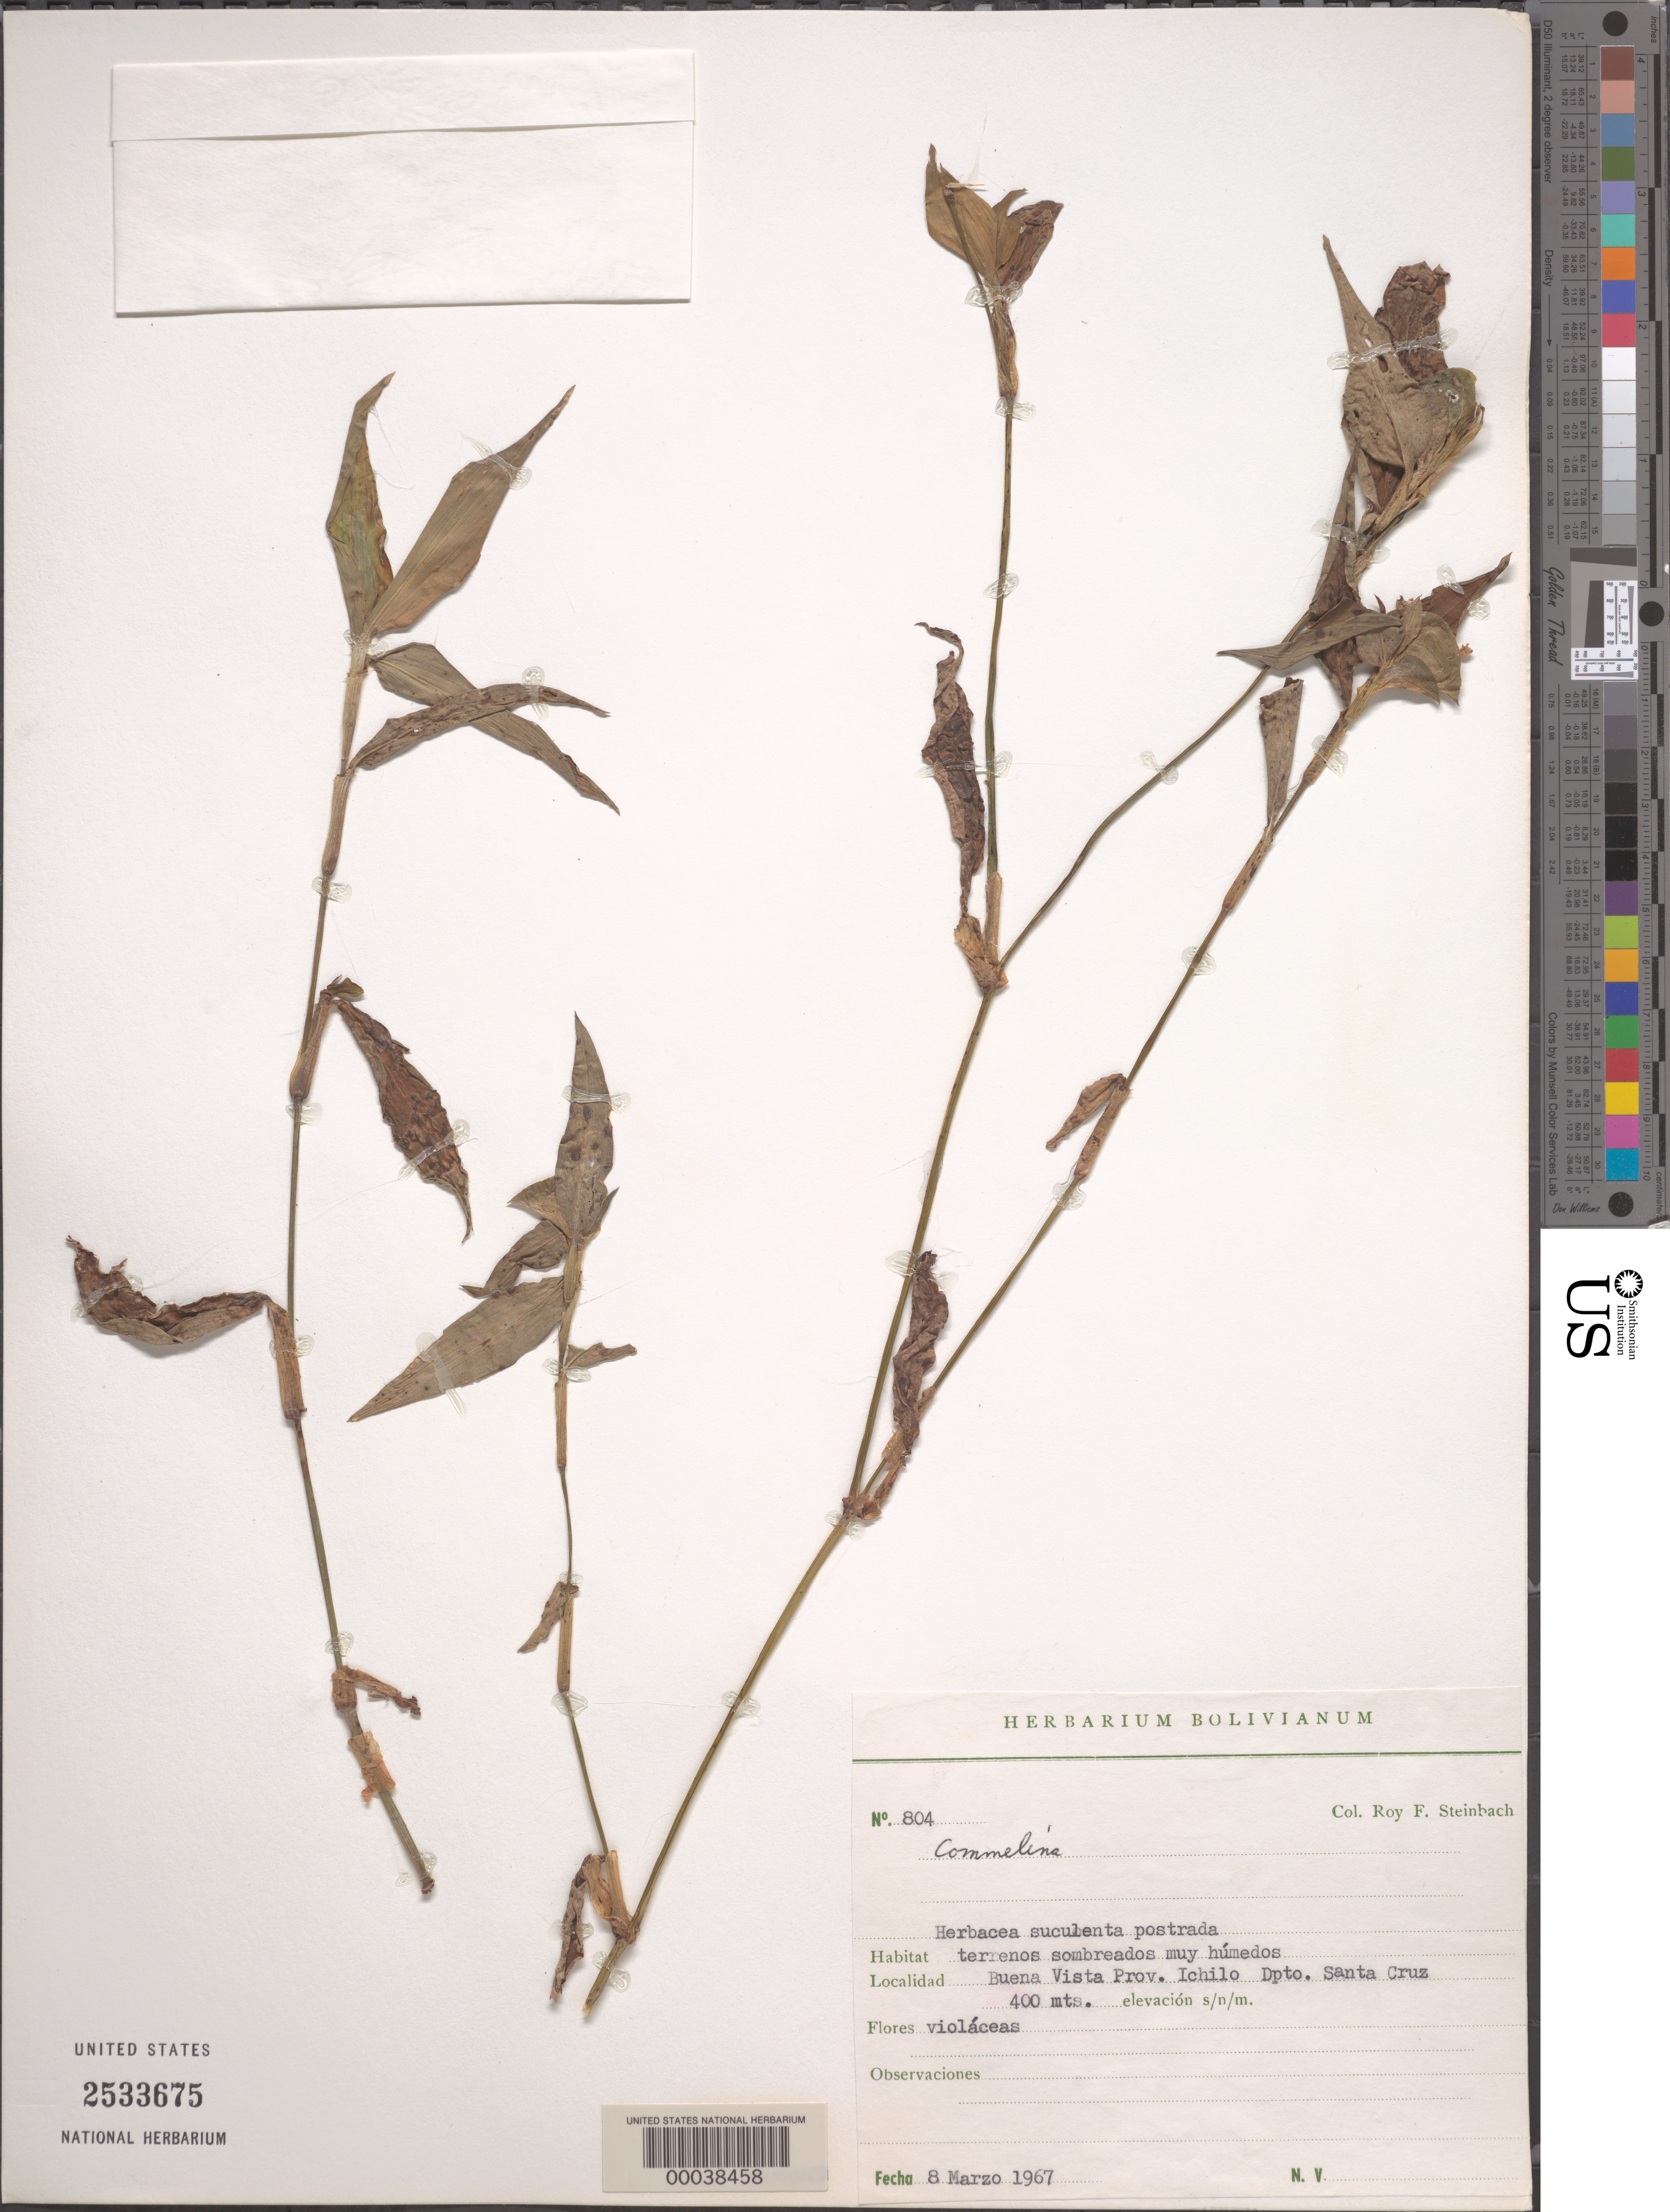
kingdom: Plantae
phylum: Tracheophyta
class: Liliopsida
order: Commelinales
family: Commelinaceae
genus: Commelina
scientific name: Commelina erecta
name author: L.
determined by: Faden, Robert B., (US), Smithsonian Institution - National Museum of Natural History (UNITED STATES)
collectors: R. F. Steinbach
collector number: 804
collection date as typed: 08 Mar 1967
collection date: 1967-03-08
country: Bolivia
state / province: Santa Cruz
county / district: Ichilo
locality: Buena Vista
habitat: Shaded, moist land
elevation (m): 400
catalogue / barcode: US 2533675